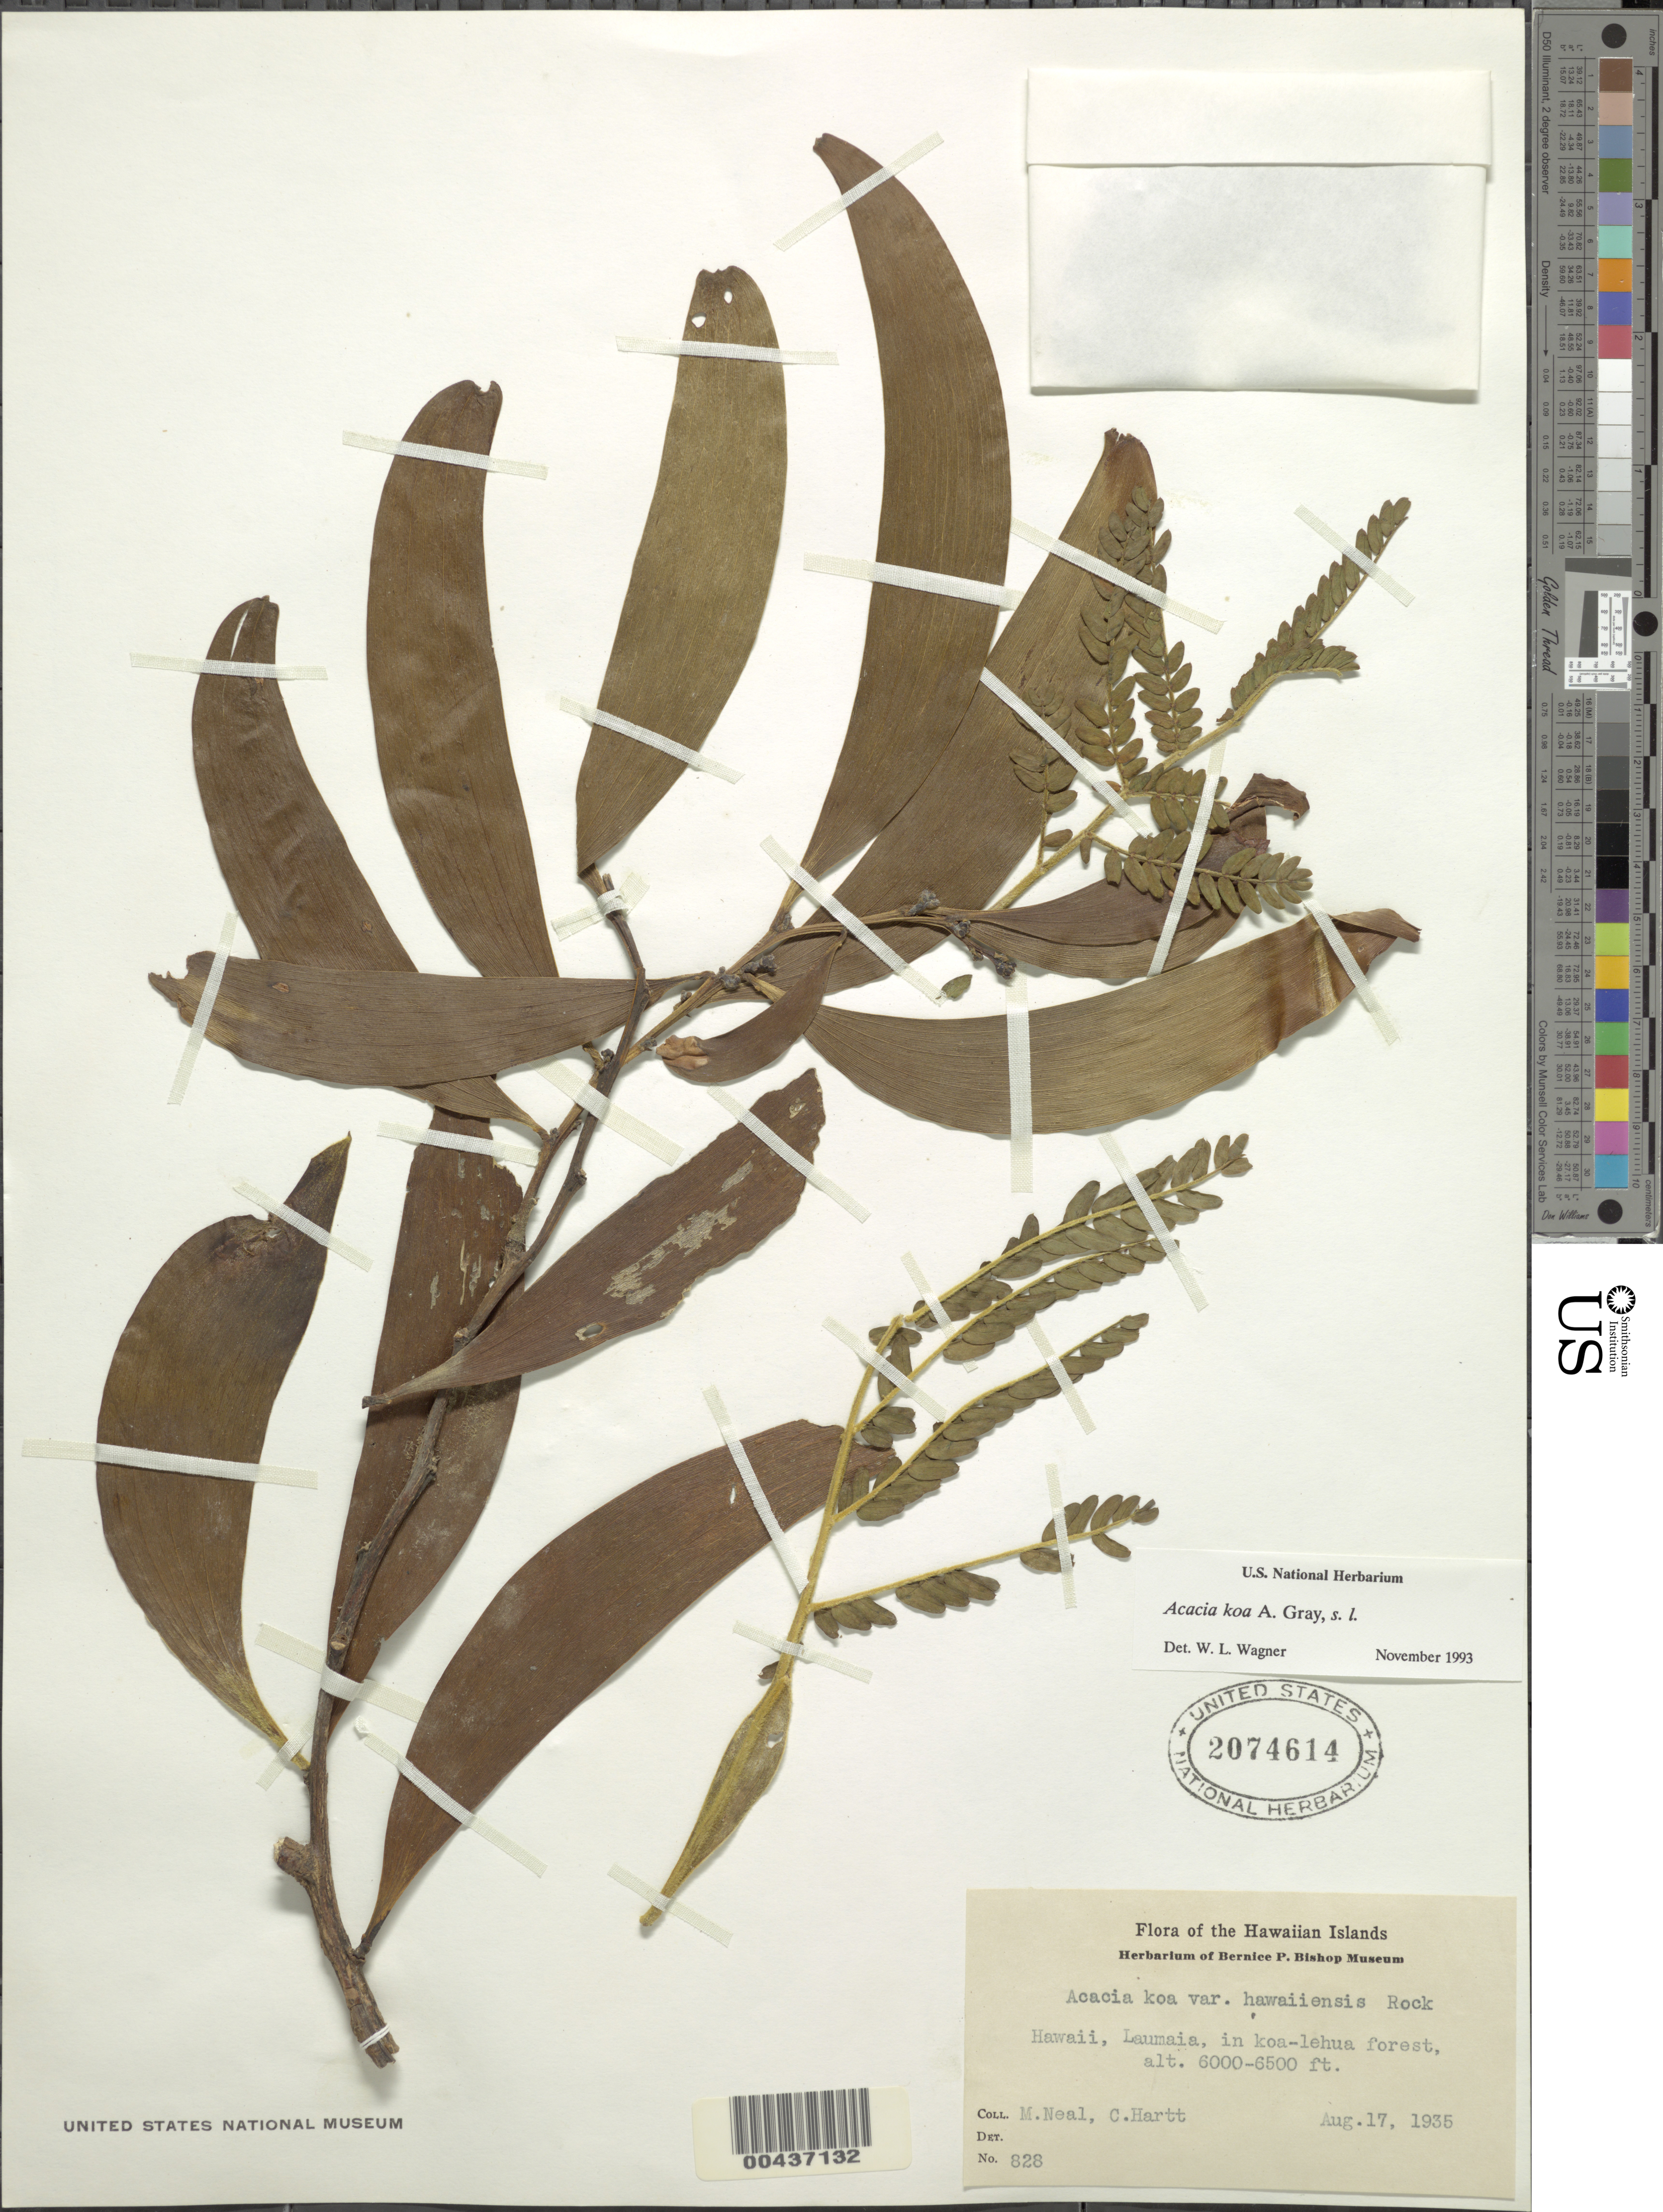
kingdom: Plantae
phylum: Tracheophyta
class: Magnoliopsida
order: Fabales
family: Fabaceae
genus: Acacia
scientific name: Acacia koa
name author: A. Gray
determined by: Wagner, W. L., (BOT), Smithsonian Institution - National Museum of Natural History (UNITED STATES)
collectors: W. Ning & C. Hartt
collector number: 828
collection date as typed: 17 Aug 1935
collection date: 1935-08-17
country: United States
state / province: Hawaii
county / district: Hawaii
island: Hawaii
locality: Laumaia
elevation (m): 1829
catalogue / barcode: US 2074614